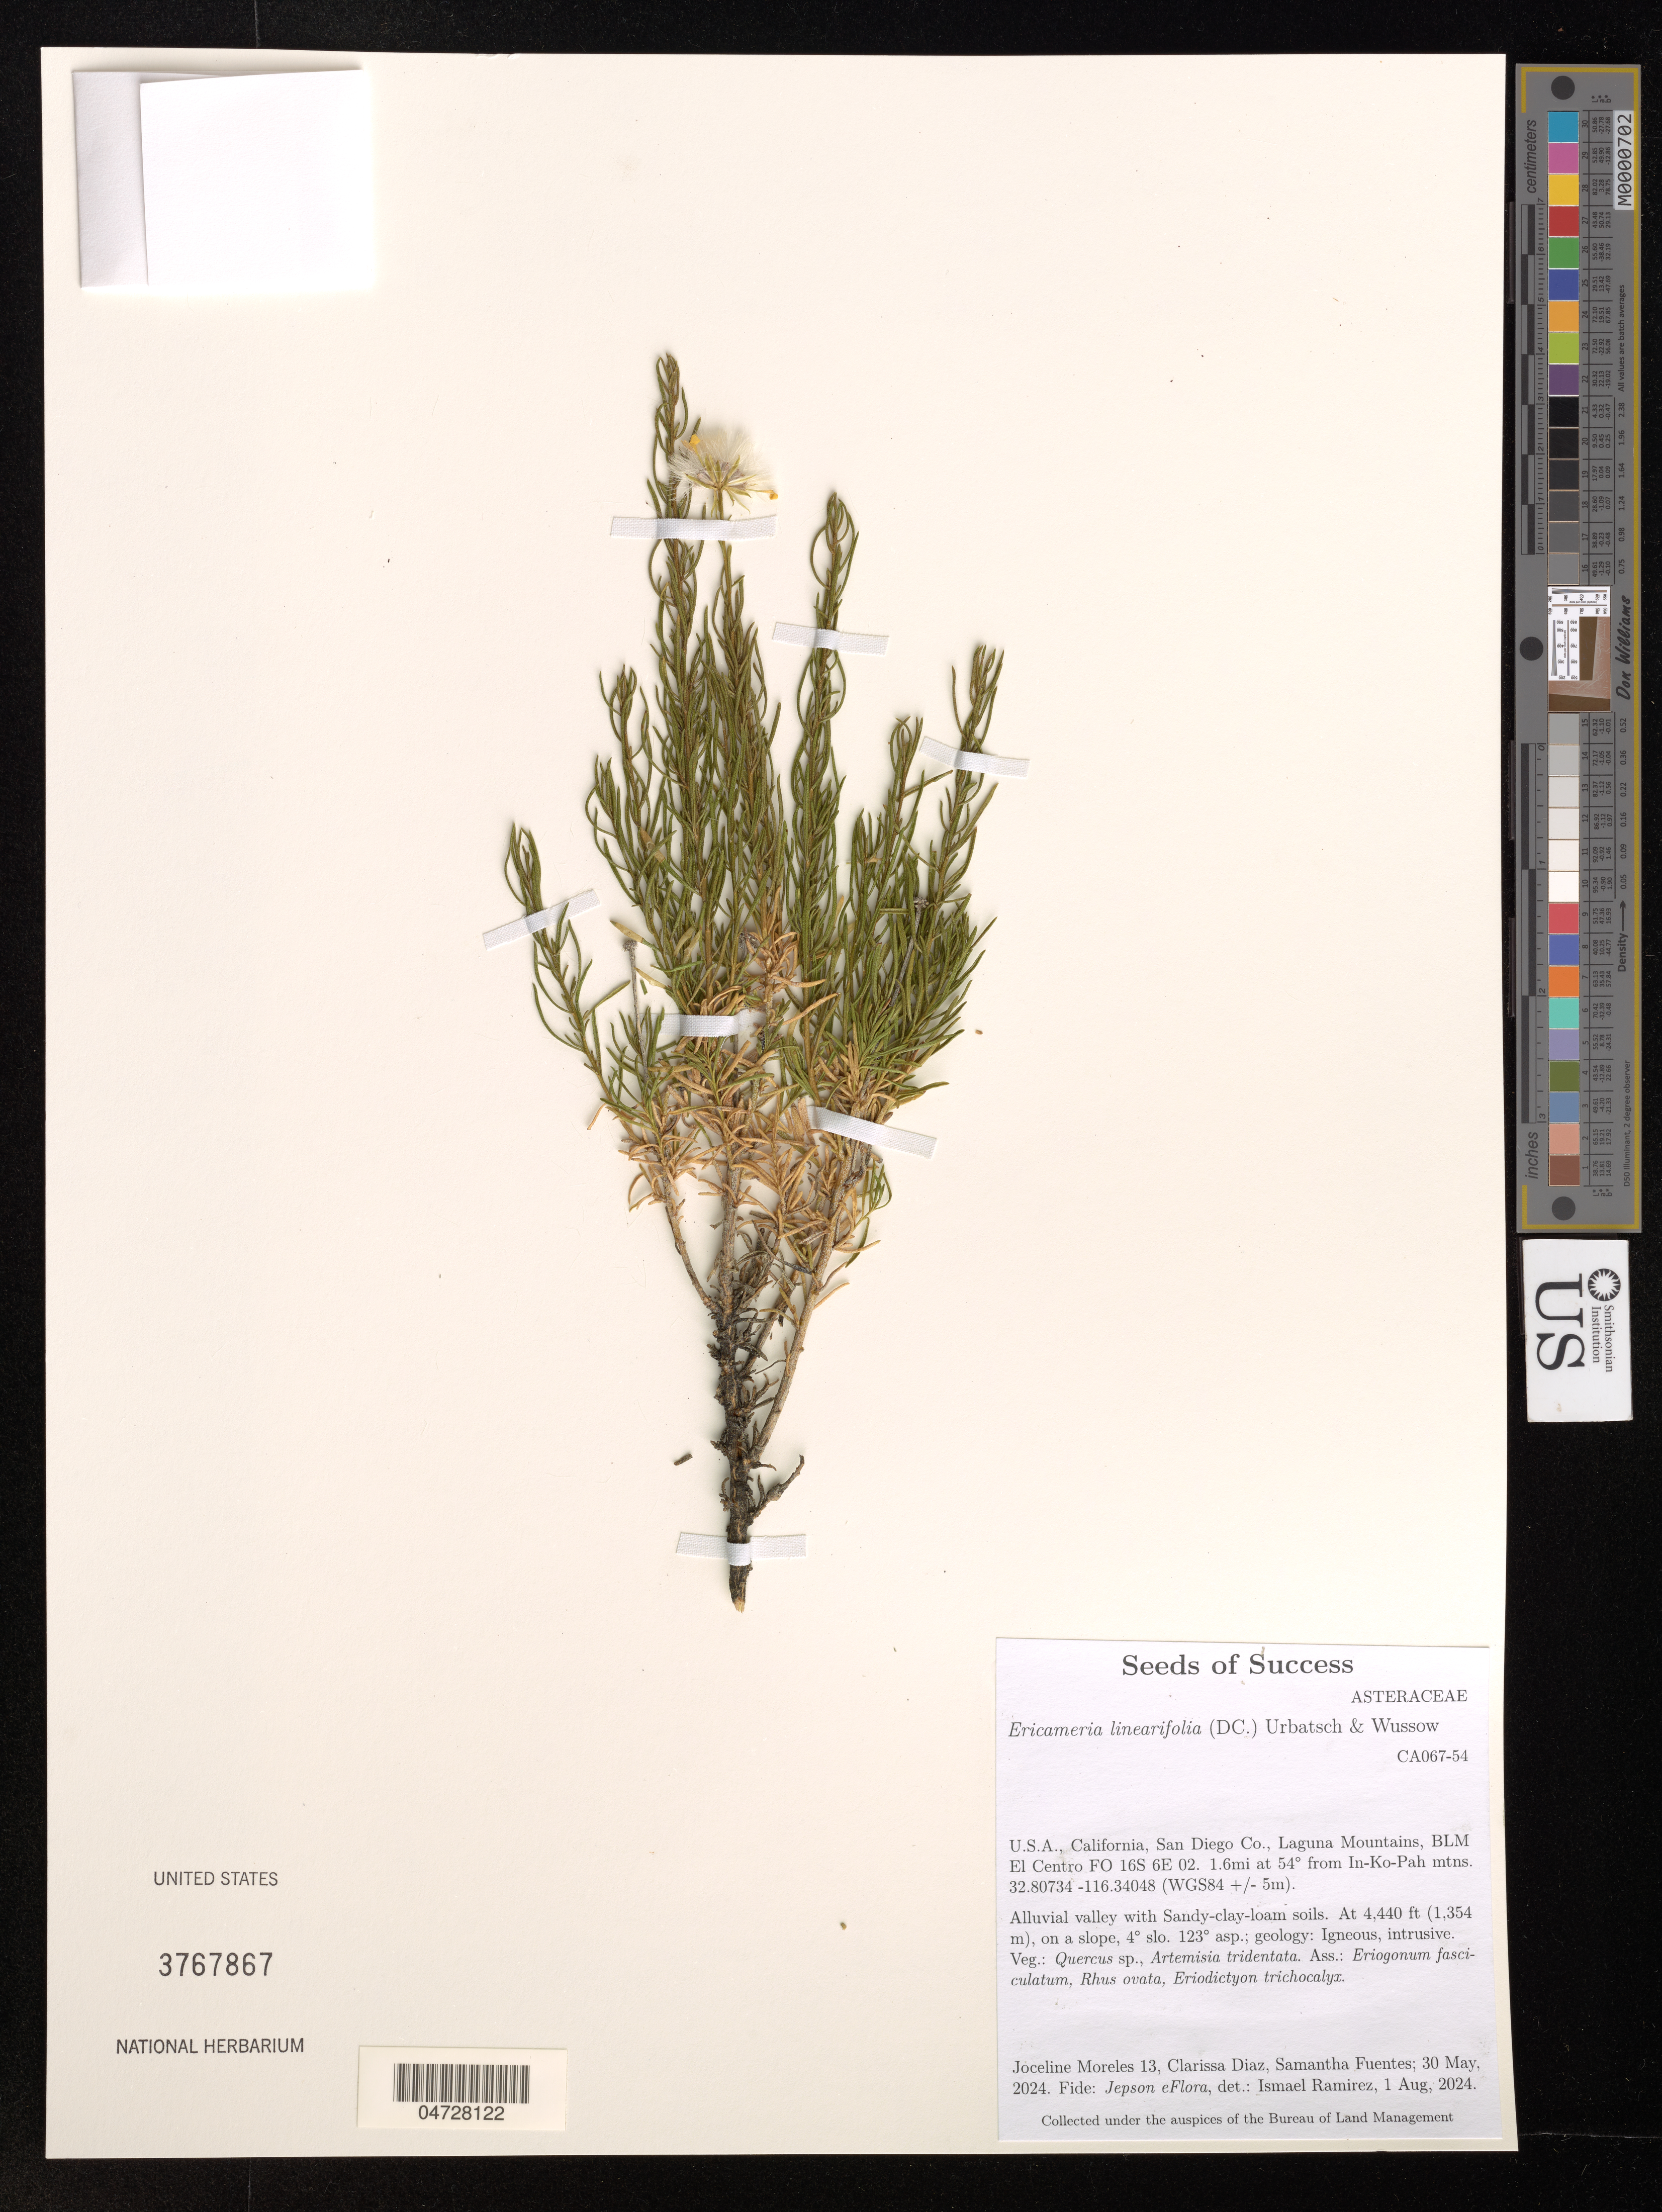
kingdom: Plantae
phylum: Tracheophyta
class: Magnoliopsida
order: Asterales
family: Asteraceae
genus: Ericameria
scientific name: Ericameria linearifolia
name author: (DC.) Urbatsch & Wussow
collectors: J. Moreles, C. Díaz & S. Fuentus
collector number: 13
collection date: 2024-05-30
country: United States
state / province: California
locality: San Diego Co., Laguna Mountains, BLM El Centro, from In-Ko-Pah mtns.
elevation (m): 1353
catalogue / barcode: US 3767867